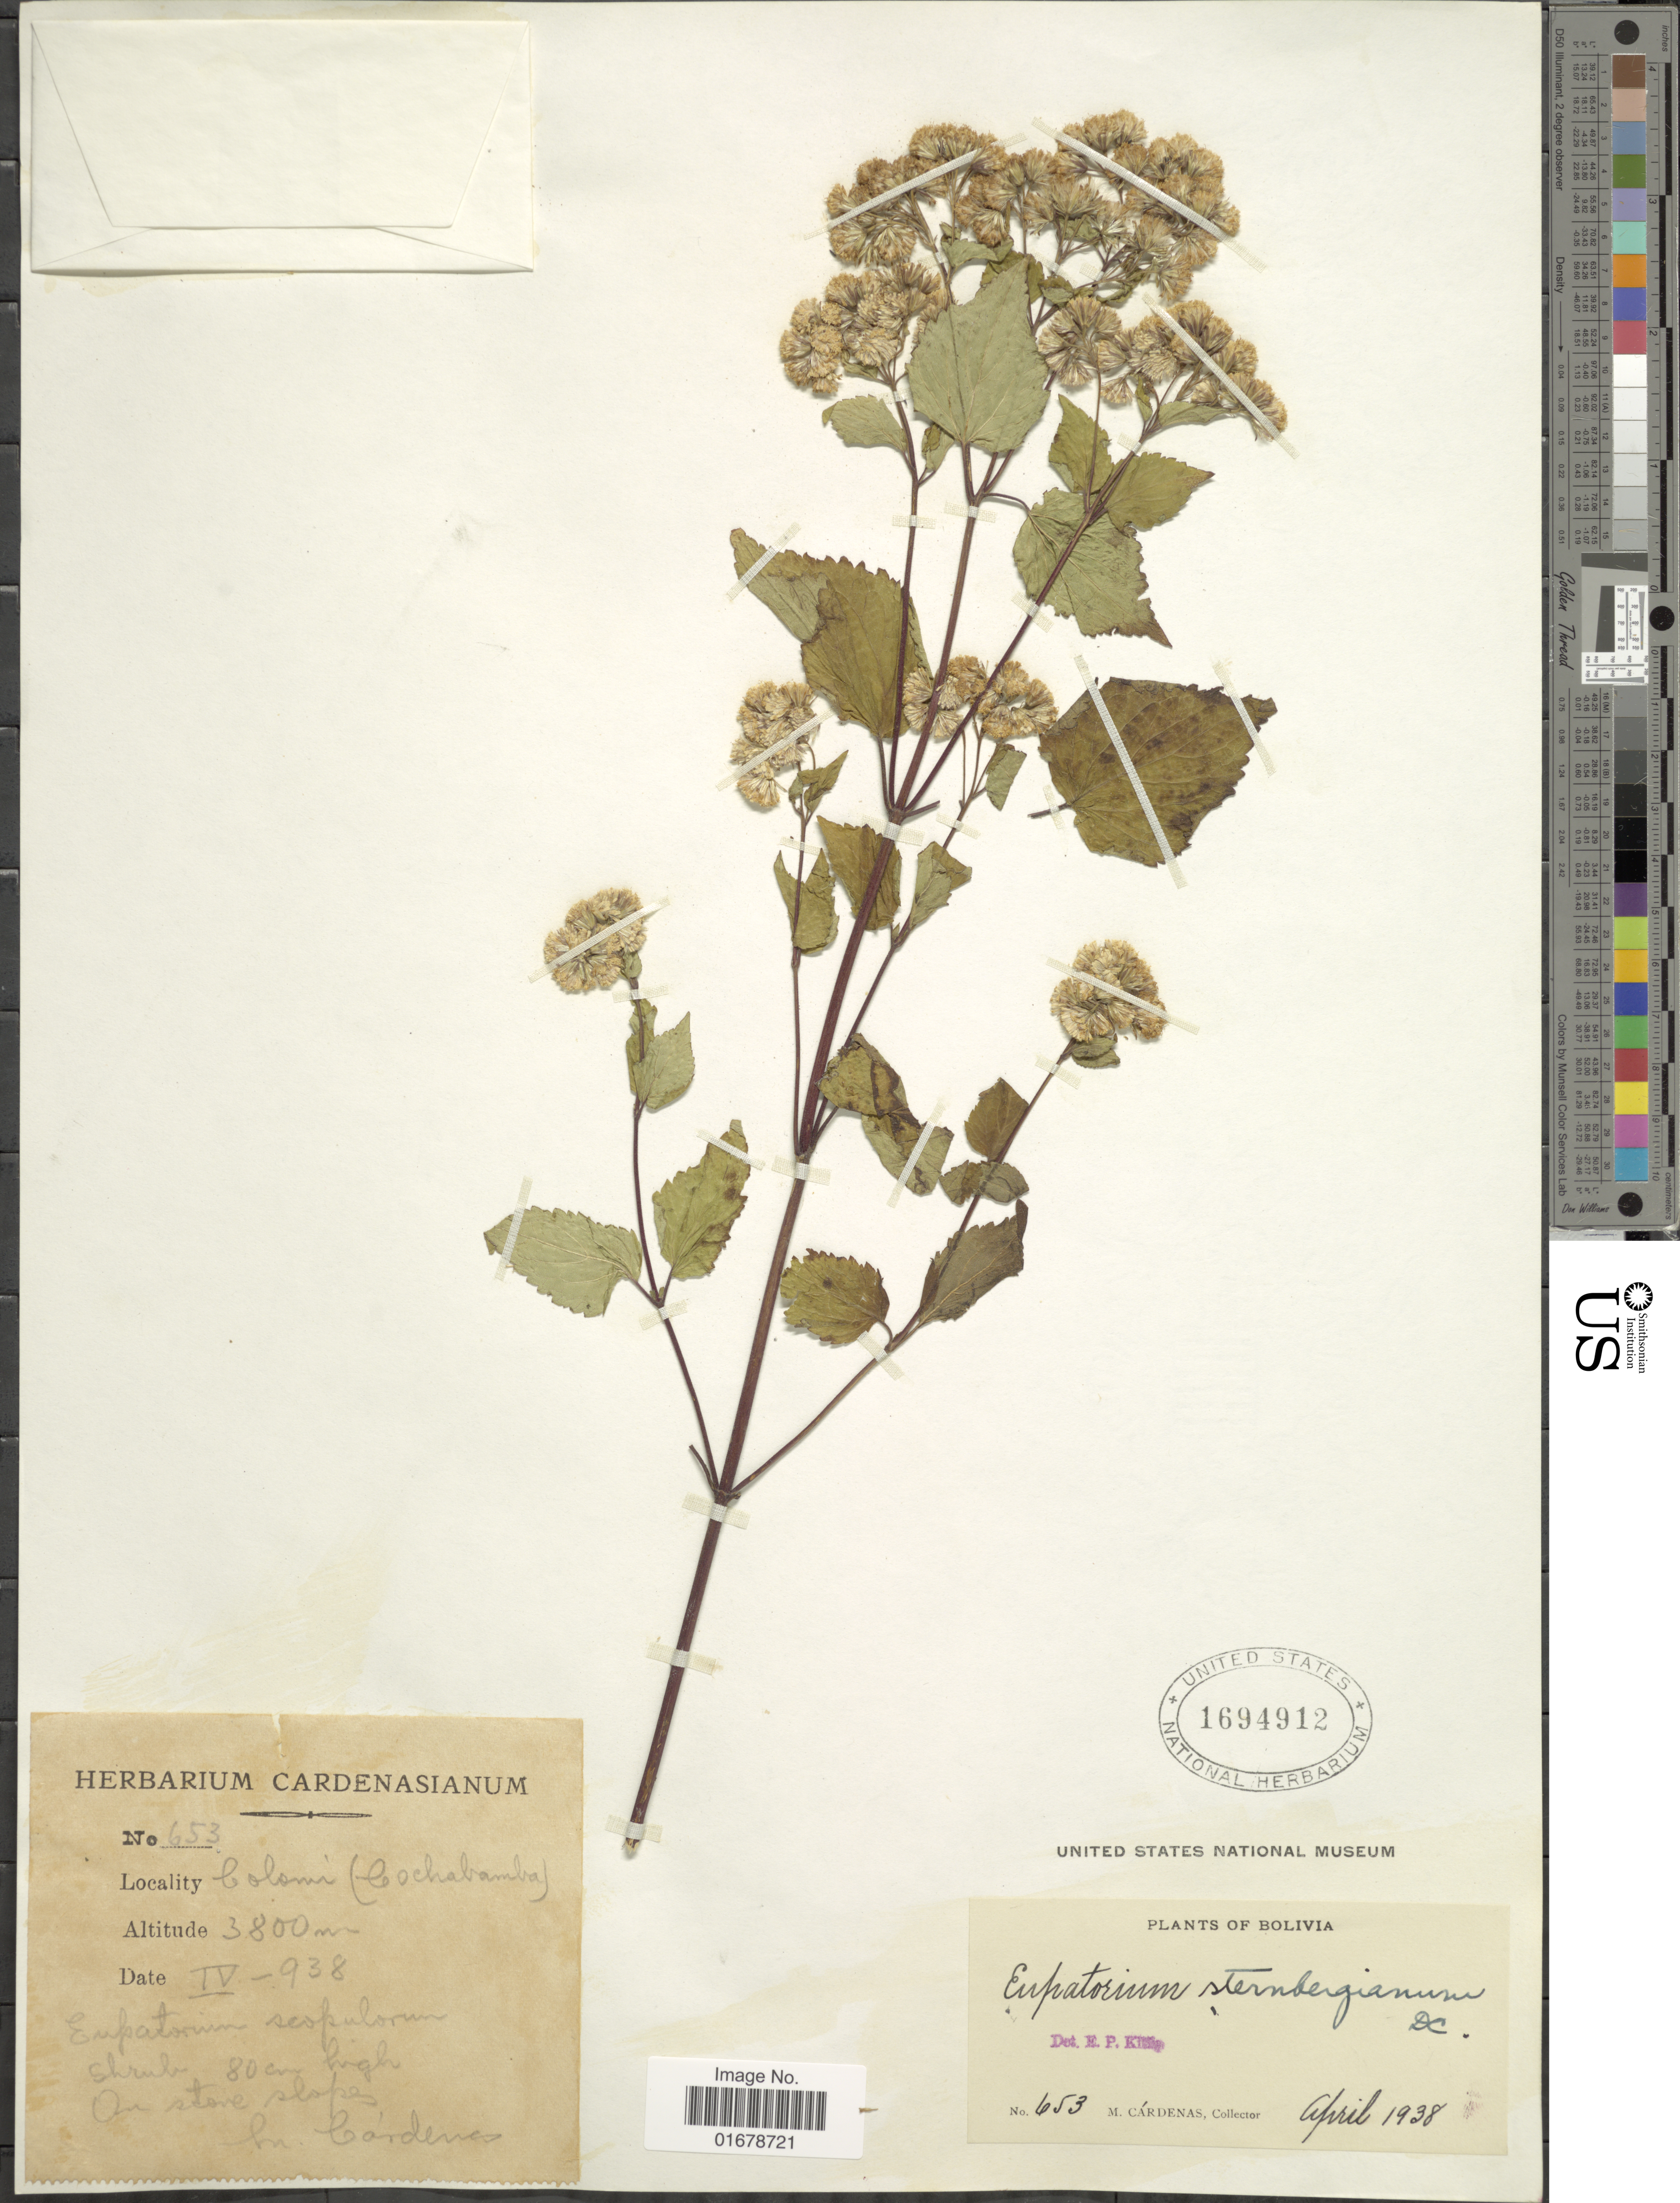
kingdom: Plantae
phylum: Tracheophyta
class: Magnoliopsida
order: Asterales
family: Asteraceae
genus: Ageratina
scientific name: Ageratina sternbergiana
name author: (DC.) R.M. King & H. Rob.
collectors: M. Cárdenas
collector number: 653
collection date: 1938-04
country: Bolivia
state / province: Cochabamba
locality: Colomi (Cochabamba)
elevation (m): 3800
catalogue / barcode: US 1694912